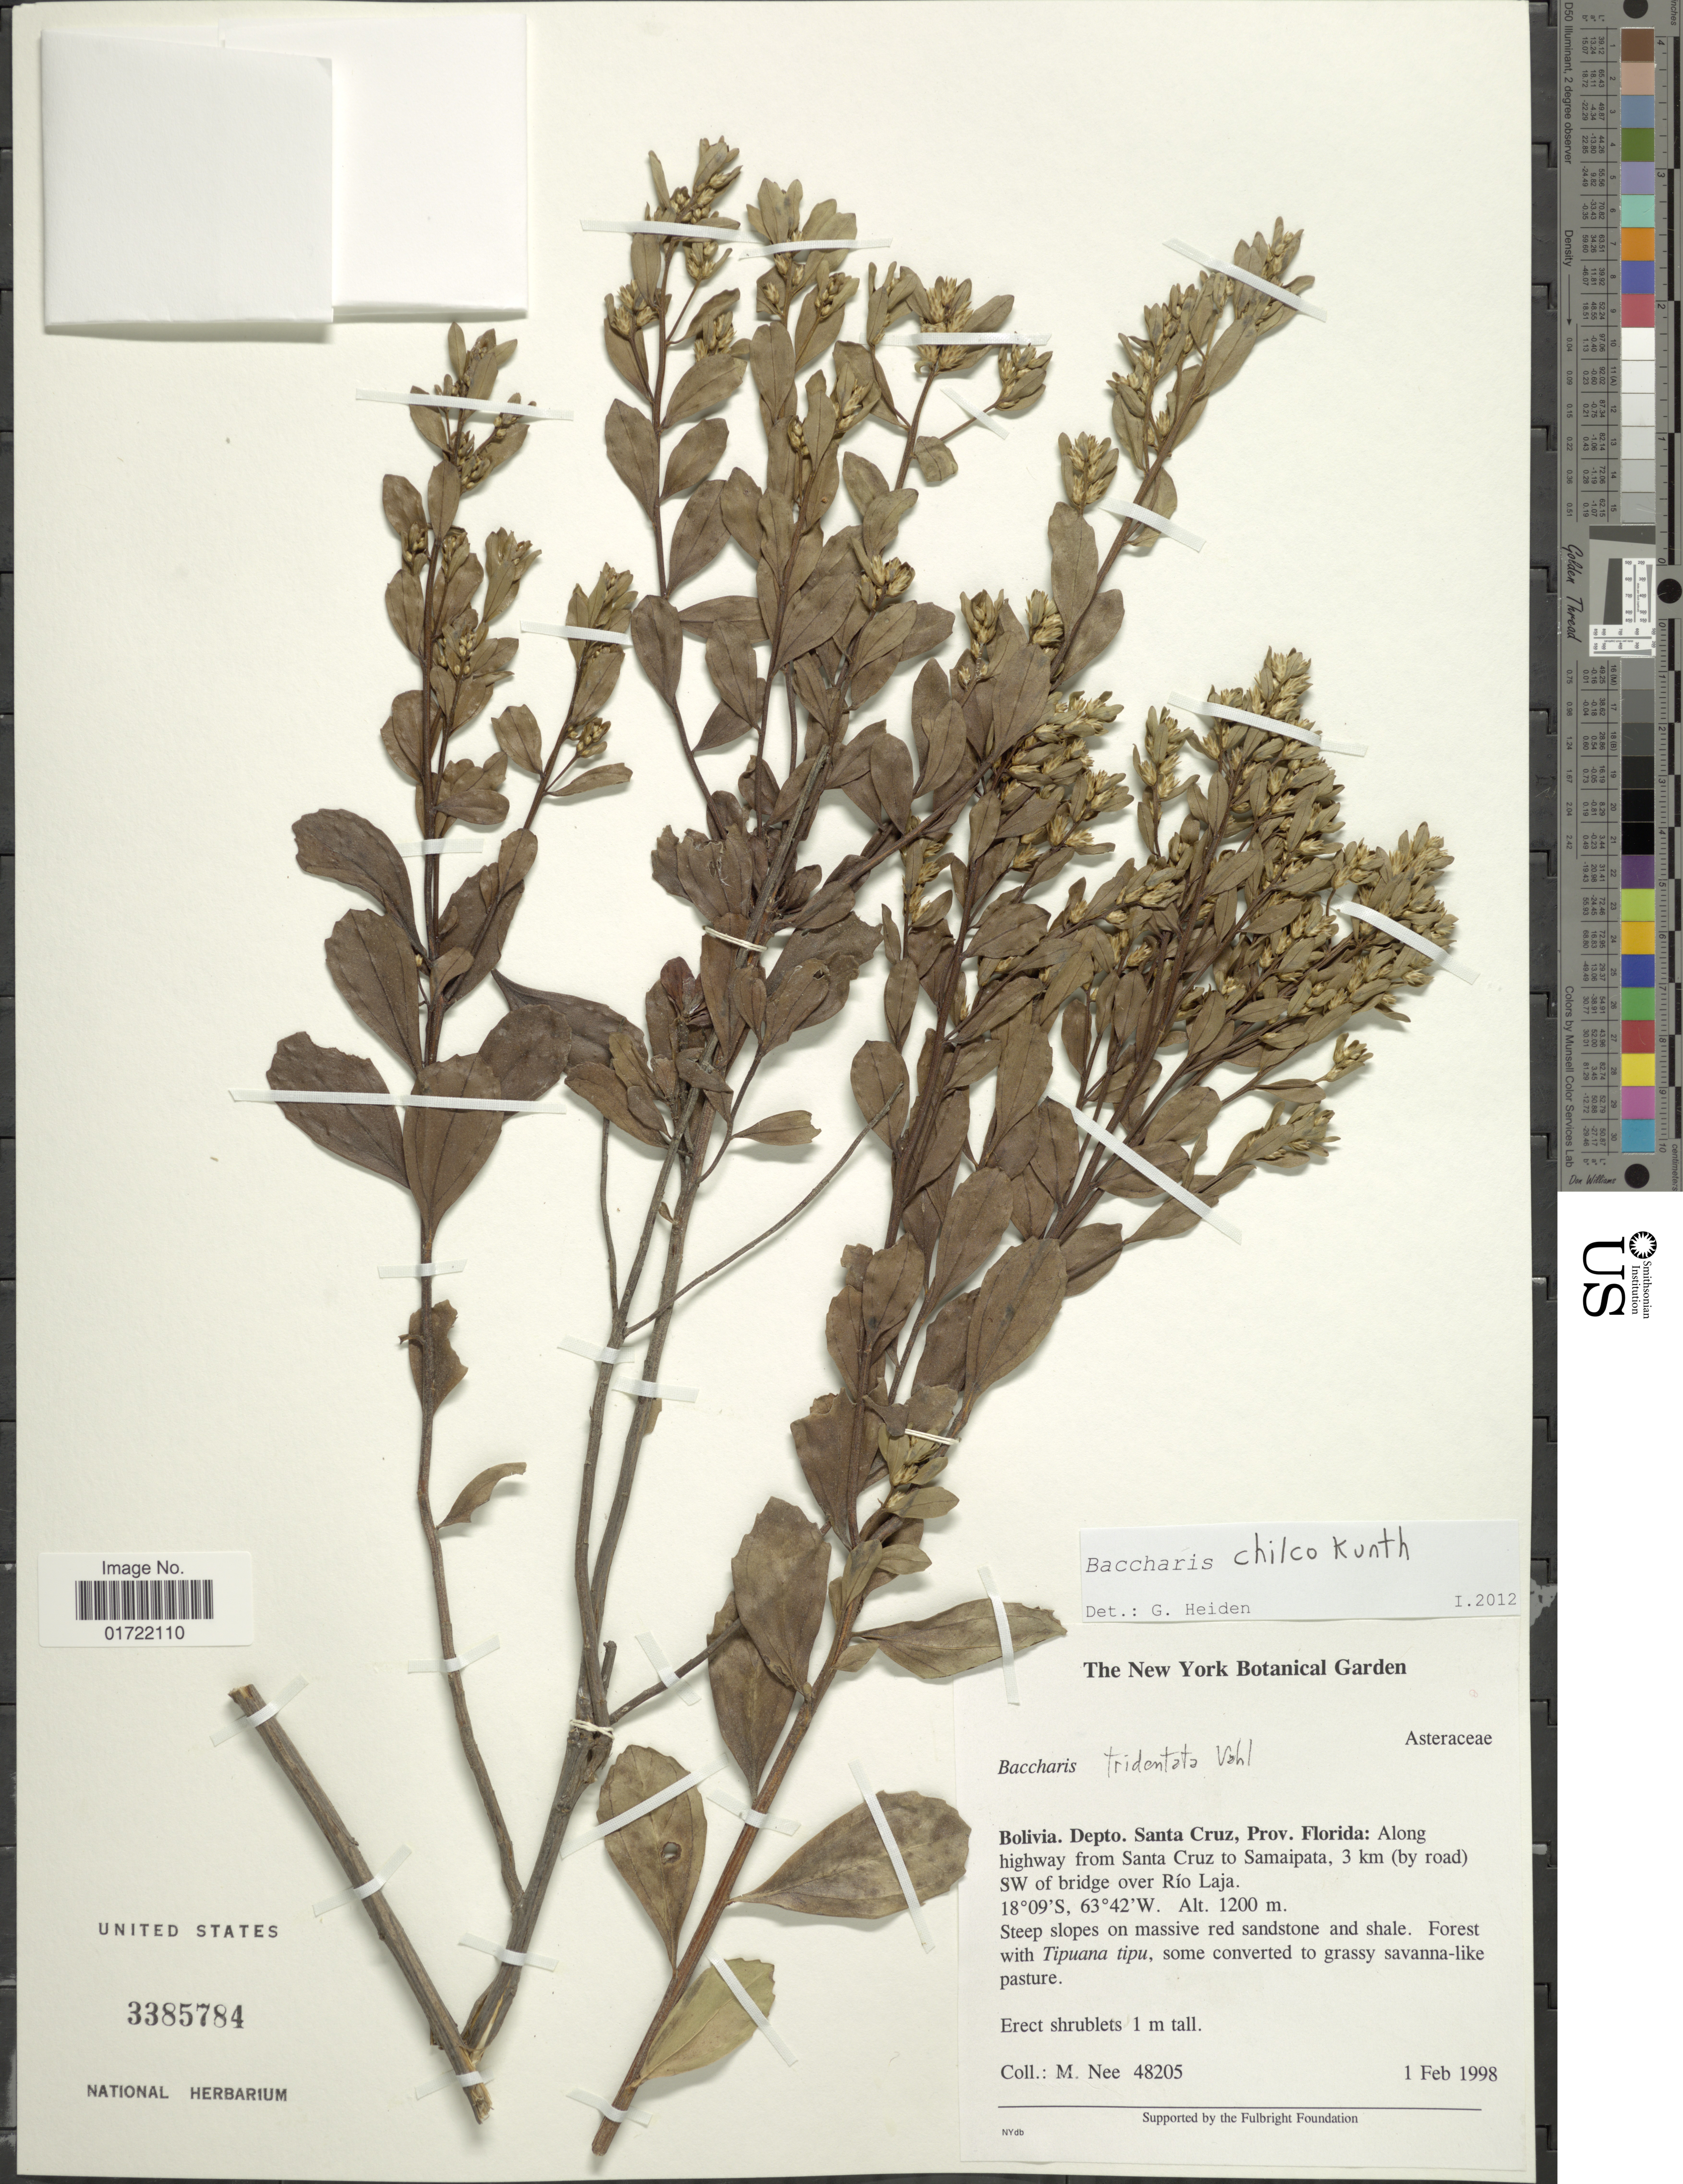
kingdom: Plantae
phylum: Tracheophyta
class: Magnoliopsida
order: Asterales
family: Asteraceae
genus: Baccharis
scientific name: Baccharis chilco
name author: Kunth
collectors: M. Nee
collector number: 48205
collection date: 1998-02-01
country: Bolivia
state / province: Santa Cruz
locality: Depto. Santa Cruz, Prov. Florida: Along highway from Santa Cruz to Samaipata, 3 km (by road) SW of bridge over Río Laja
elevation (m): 1200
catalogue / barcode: US 3385784